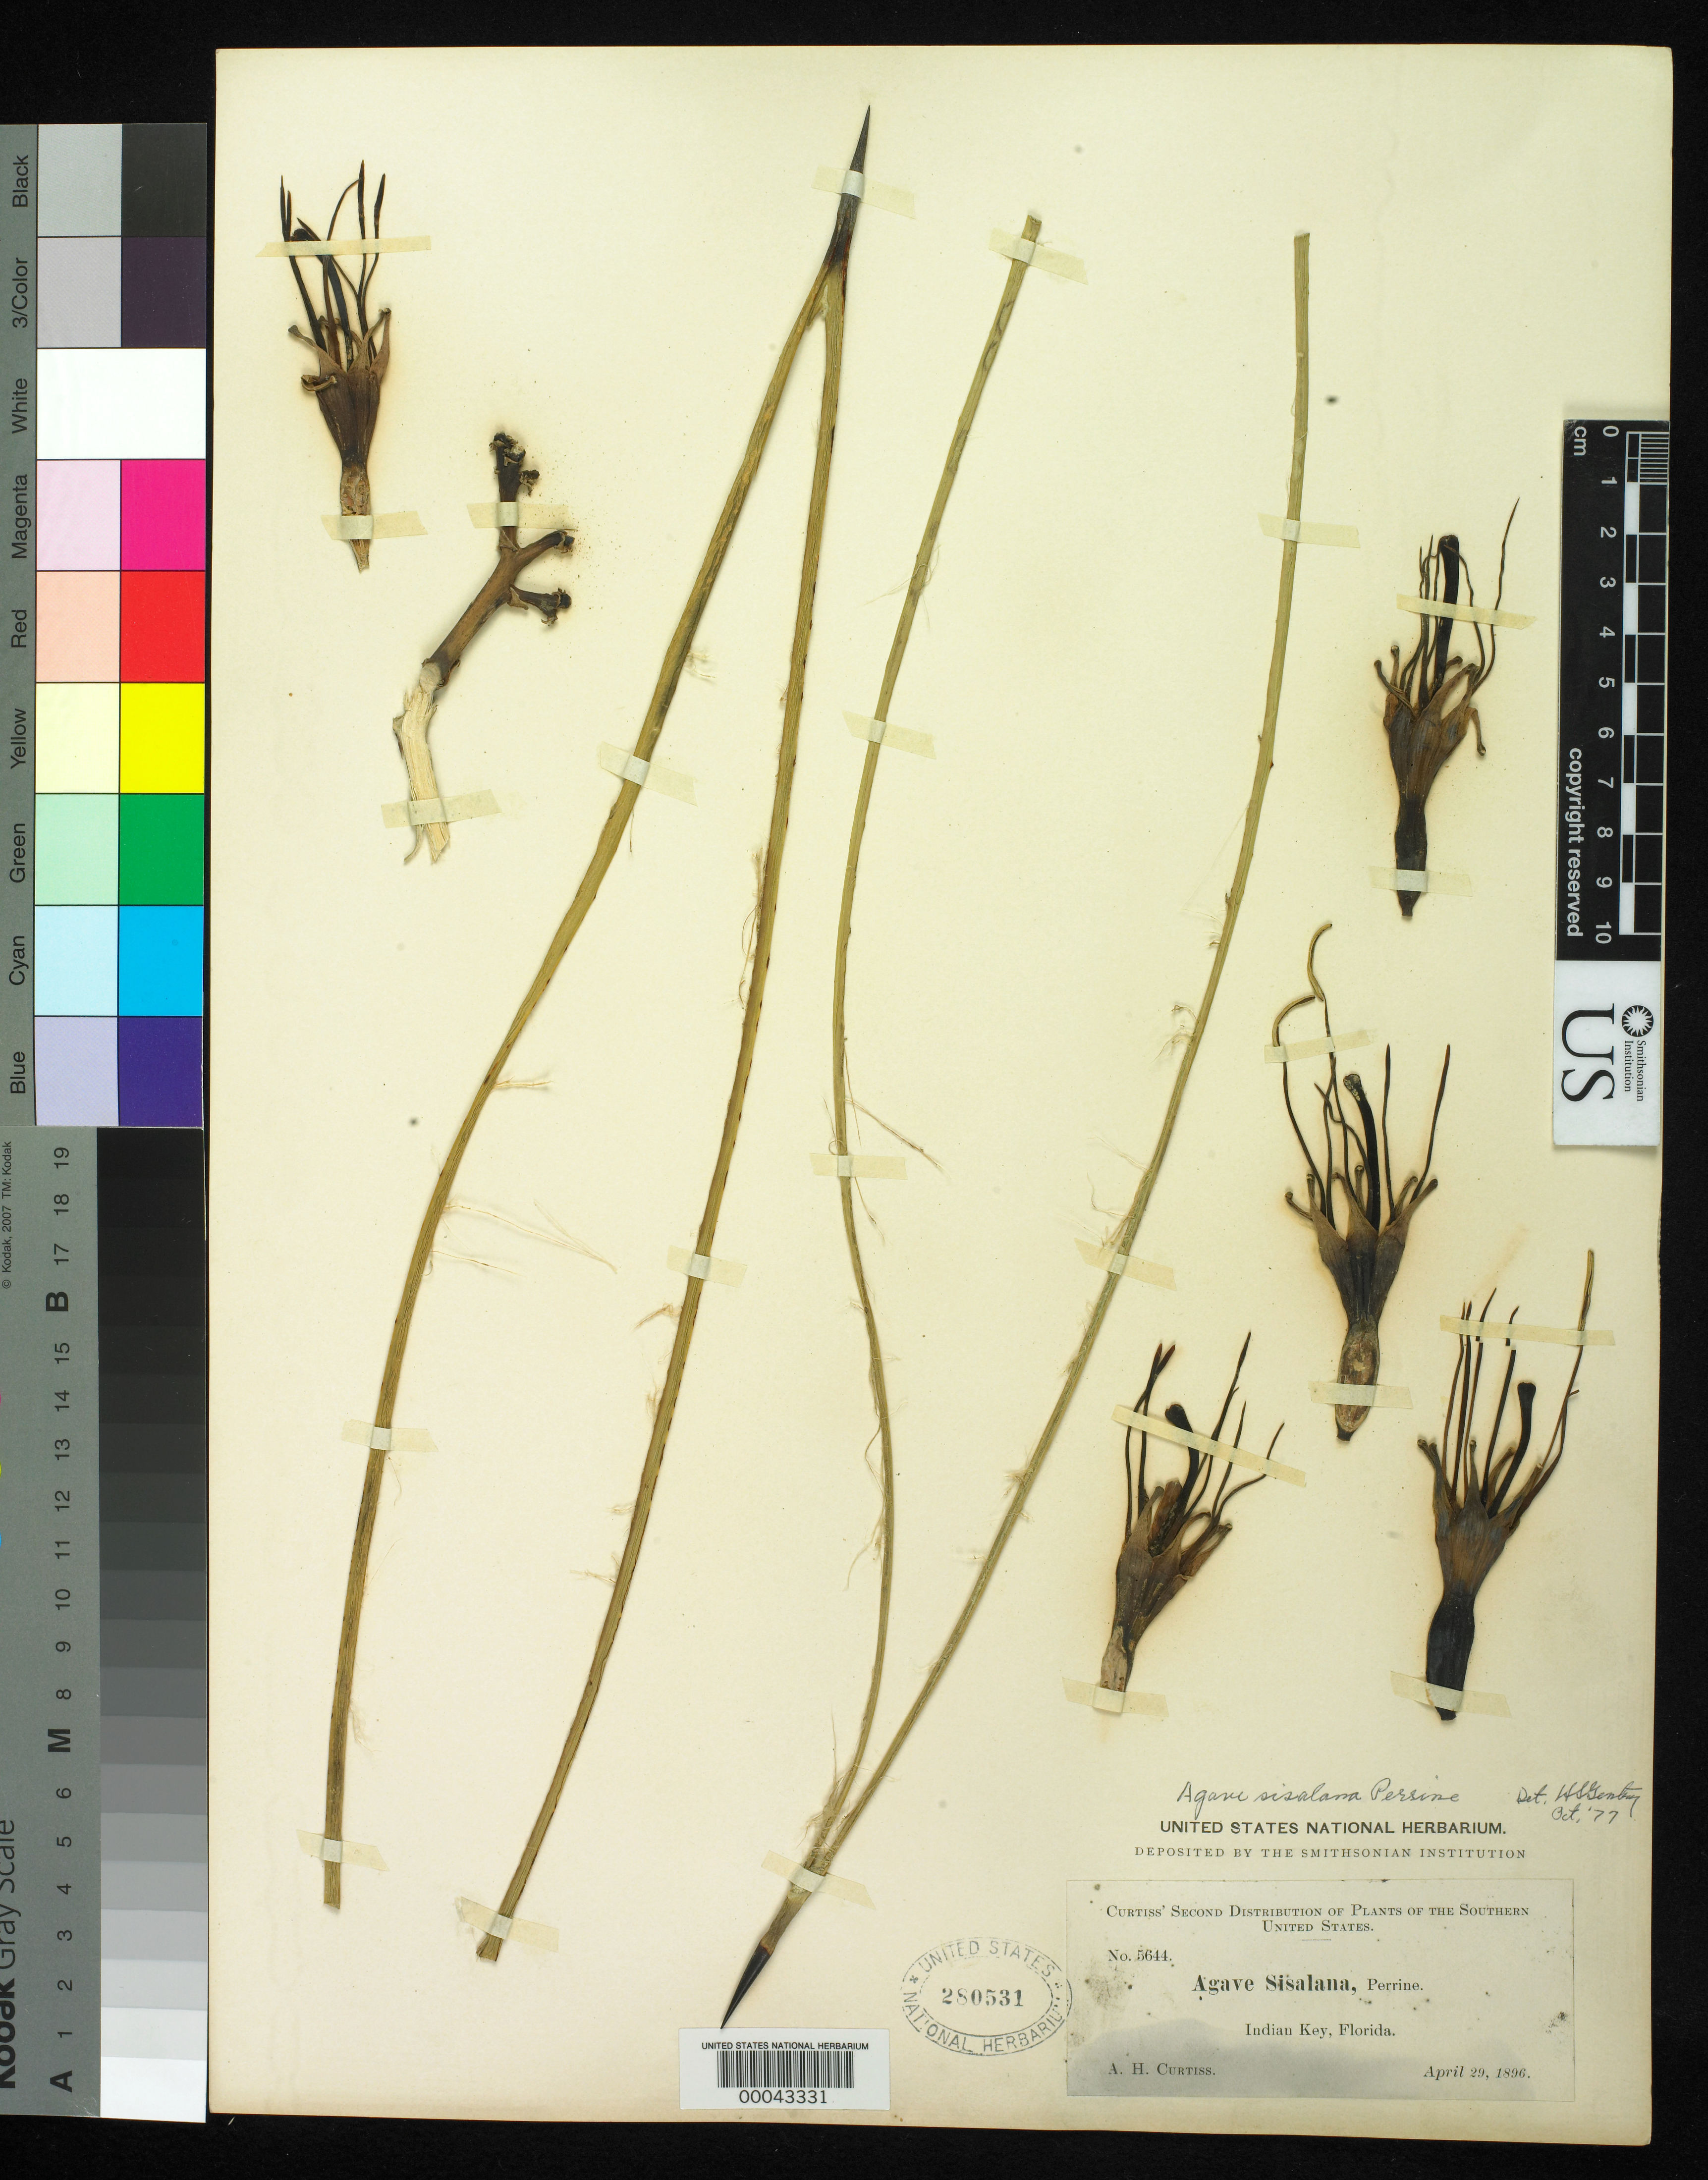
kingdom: Plantae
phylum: Tracheophyta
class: Liliopsida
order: Asparagales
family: Asparagaceae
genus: Agave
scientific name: Agave sisalana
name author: Perrine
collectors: A. H. Curtiss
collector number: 5644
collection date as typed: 29 Apr 1896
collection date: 1896-04-29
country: United States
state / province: Florida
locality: Indian key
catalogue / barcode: US 280531